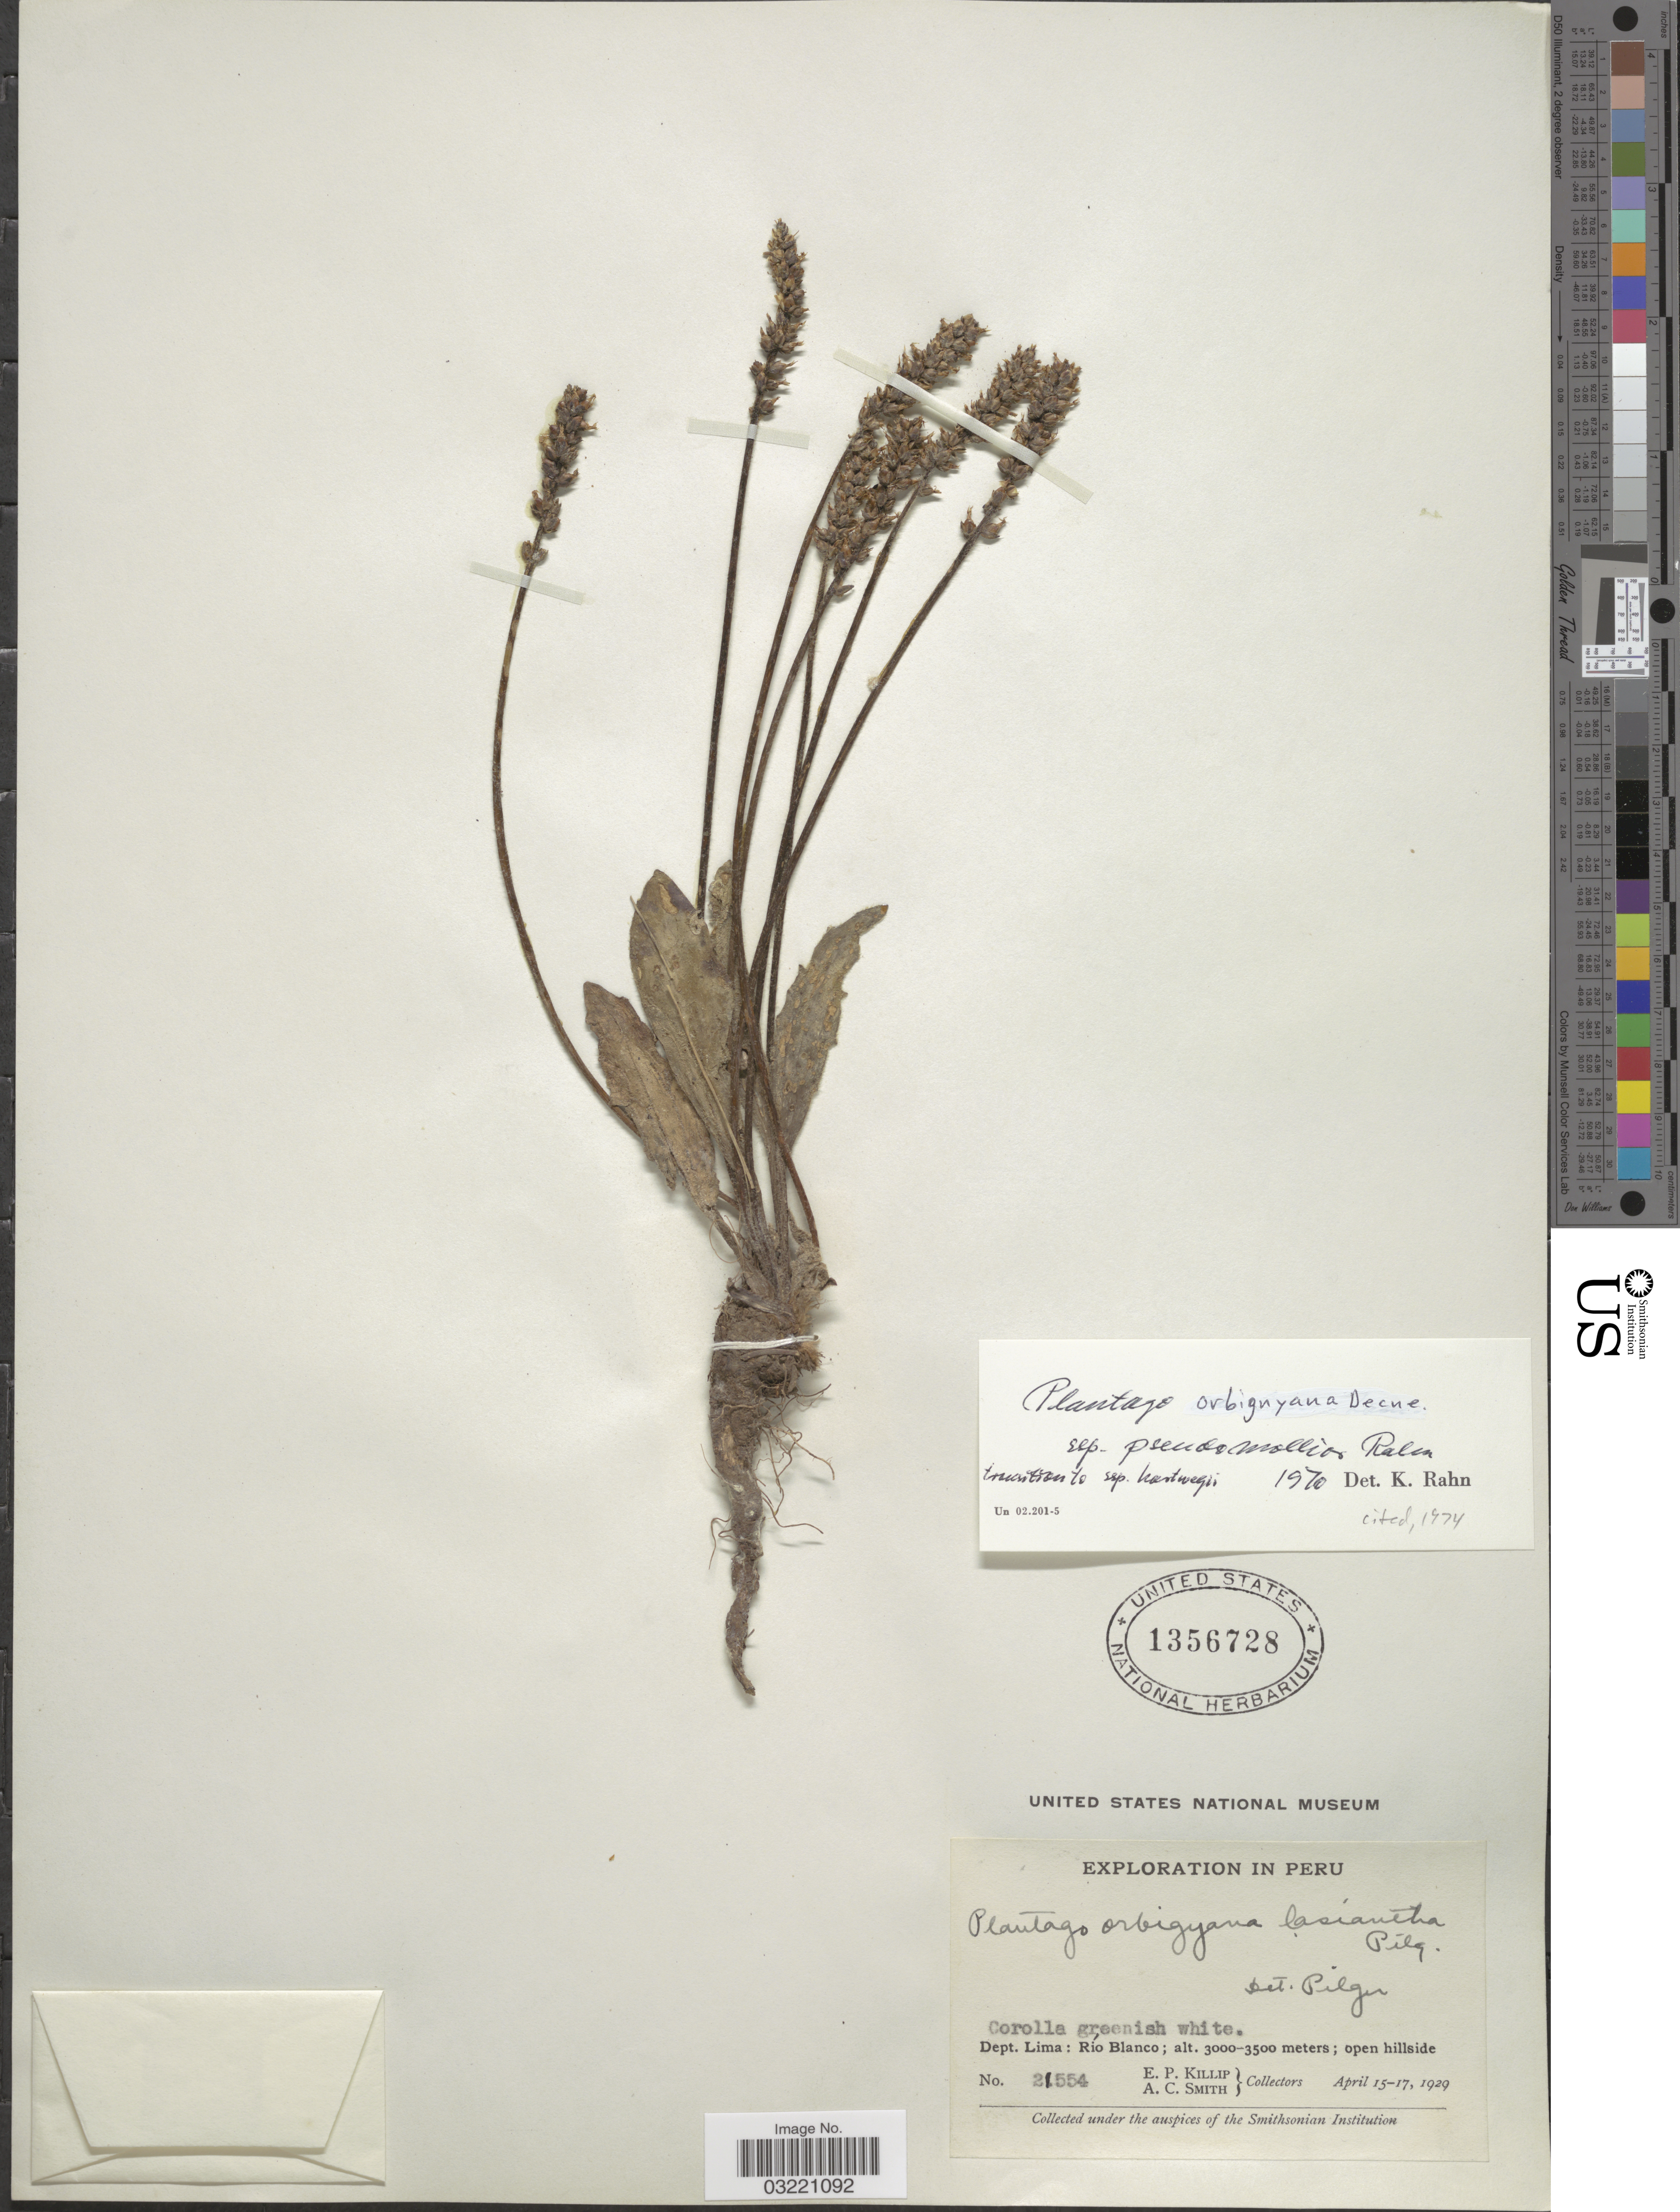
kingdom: Plantae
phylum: Tracheophyta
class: Magnoliopsida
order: Lamiales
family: Plantaginaceae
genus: Plantago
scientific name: Plantago orbignyana subsp. pseudomollior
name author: (Rahn) Rahn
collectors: E. P. Killip & A. C. Smith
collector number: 21554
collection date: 1929-04-15/1929-04-17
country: Peru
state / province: Lima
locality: Dept. Lima: Río Blanco.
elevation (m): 3000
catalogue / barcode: US 1356728